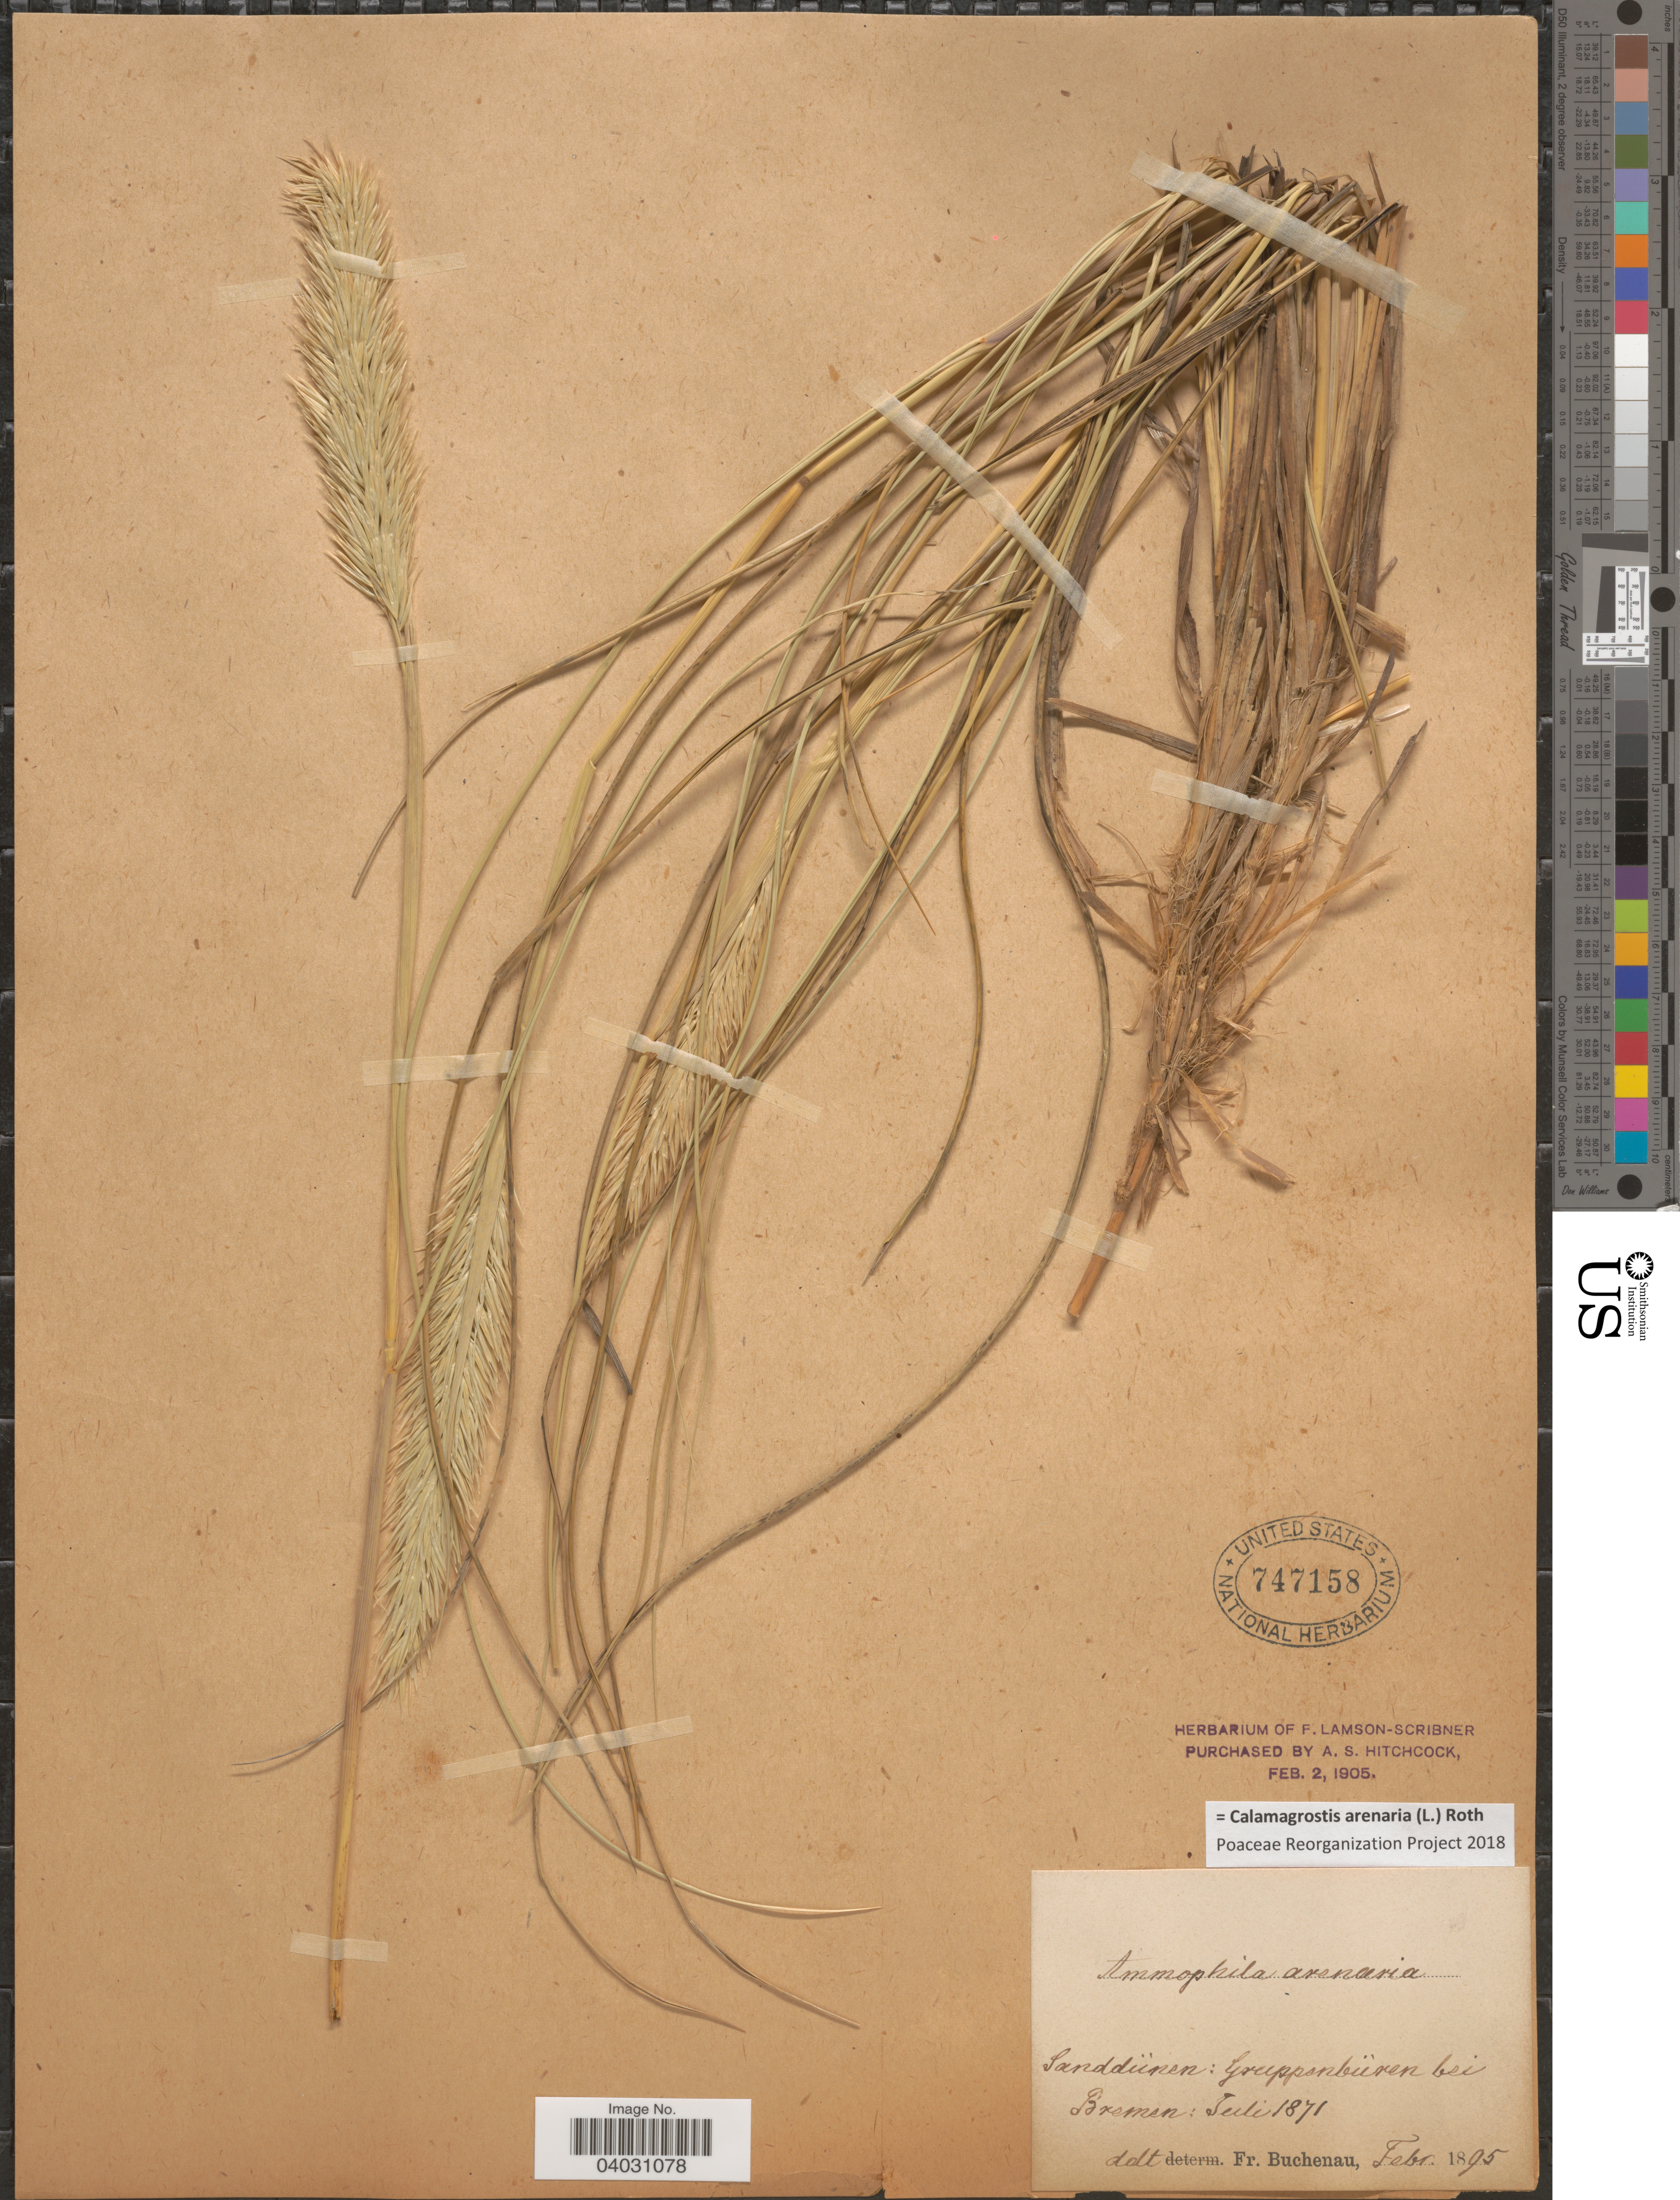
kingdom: Plantae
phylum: Tracheophyta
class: Liliopsida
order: Poales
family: Poaceae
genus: Calamagrostis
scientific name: Calamagrostis arenaria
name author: (L.) Roth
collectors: F. Buchenau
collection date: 1871-07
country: Germany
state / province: Bremen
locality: Sanddünen: Grupponbüren bei. Bremen.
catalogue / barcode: US 747158